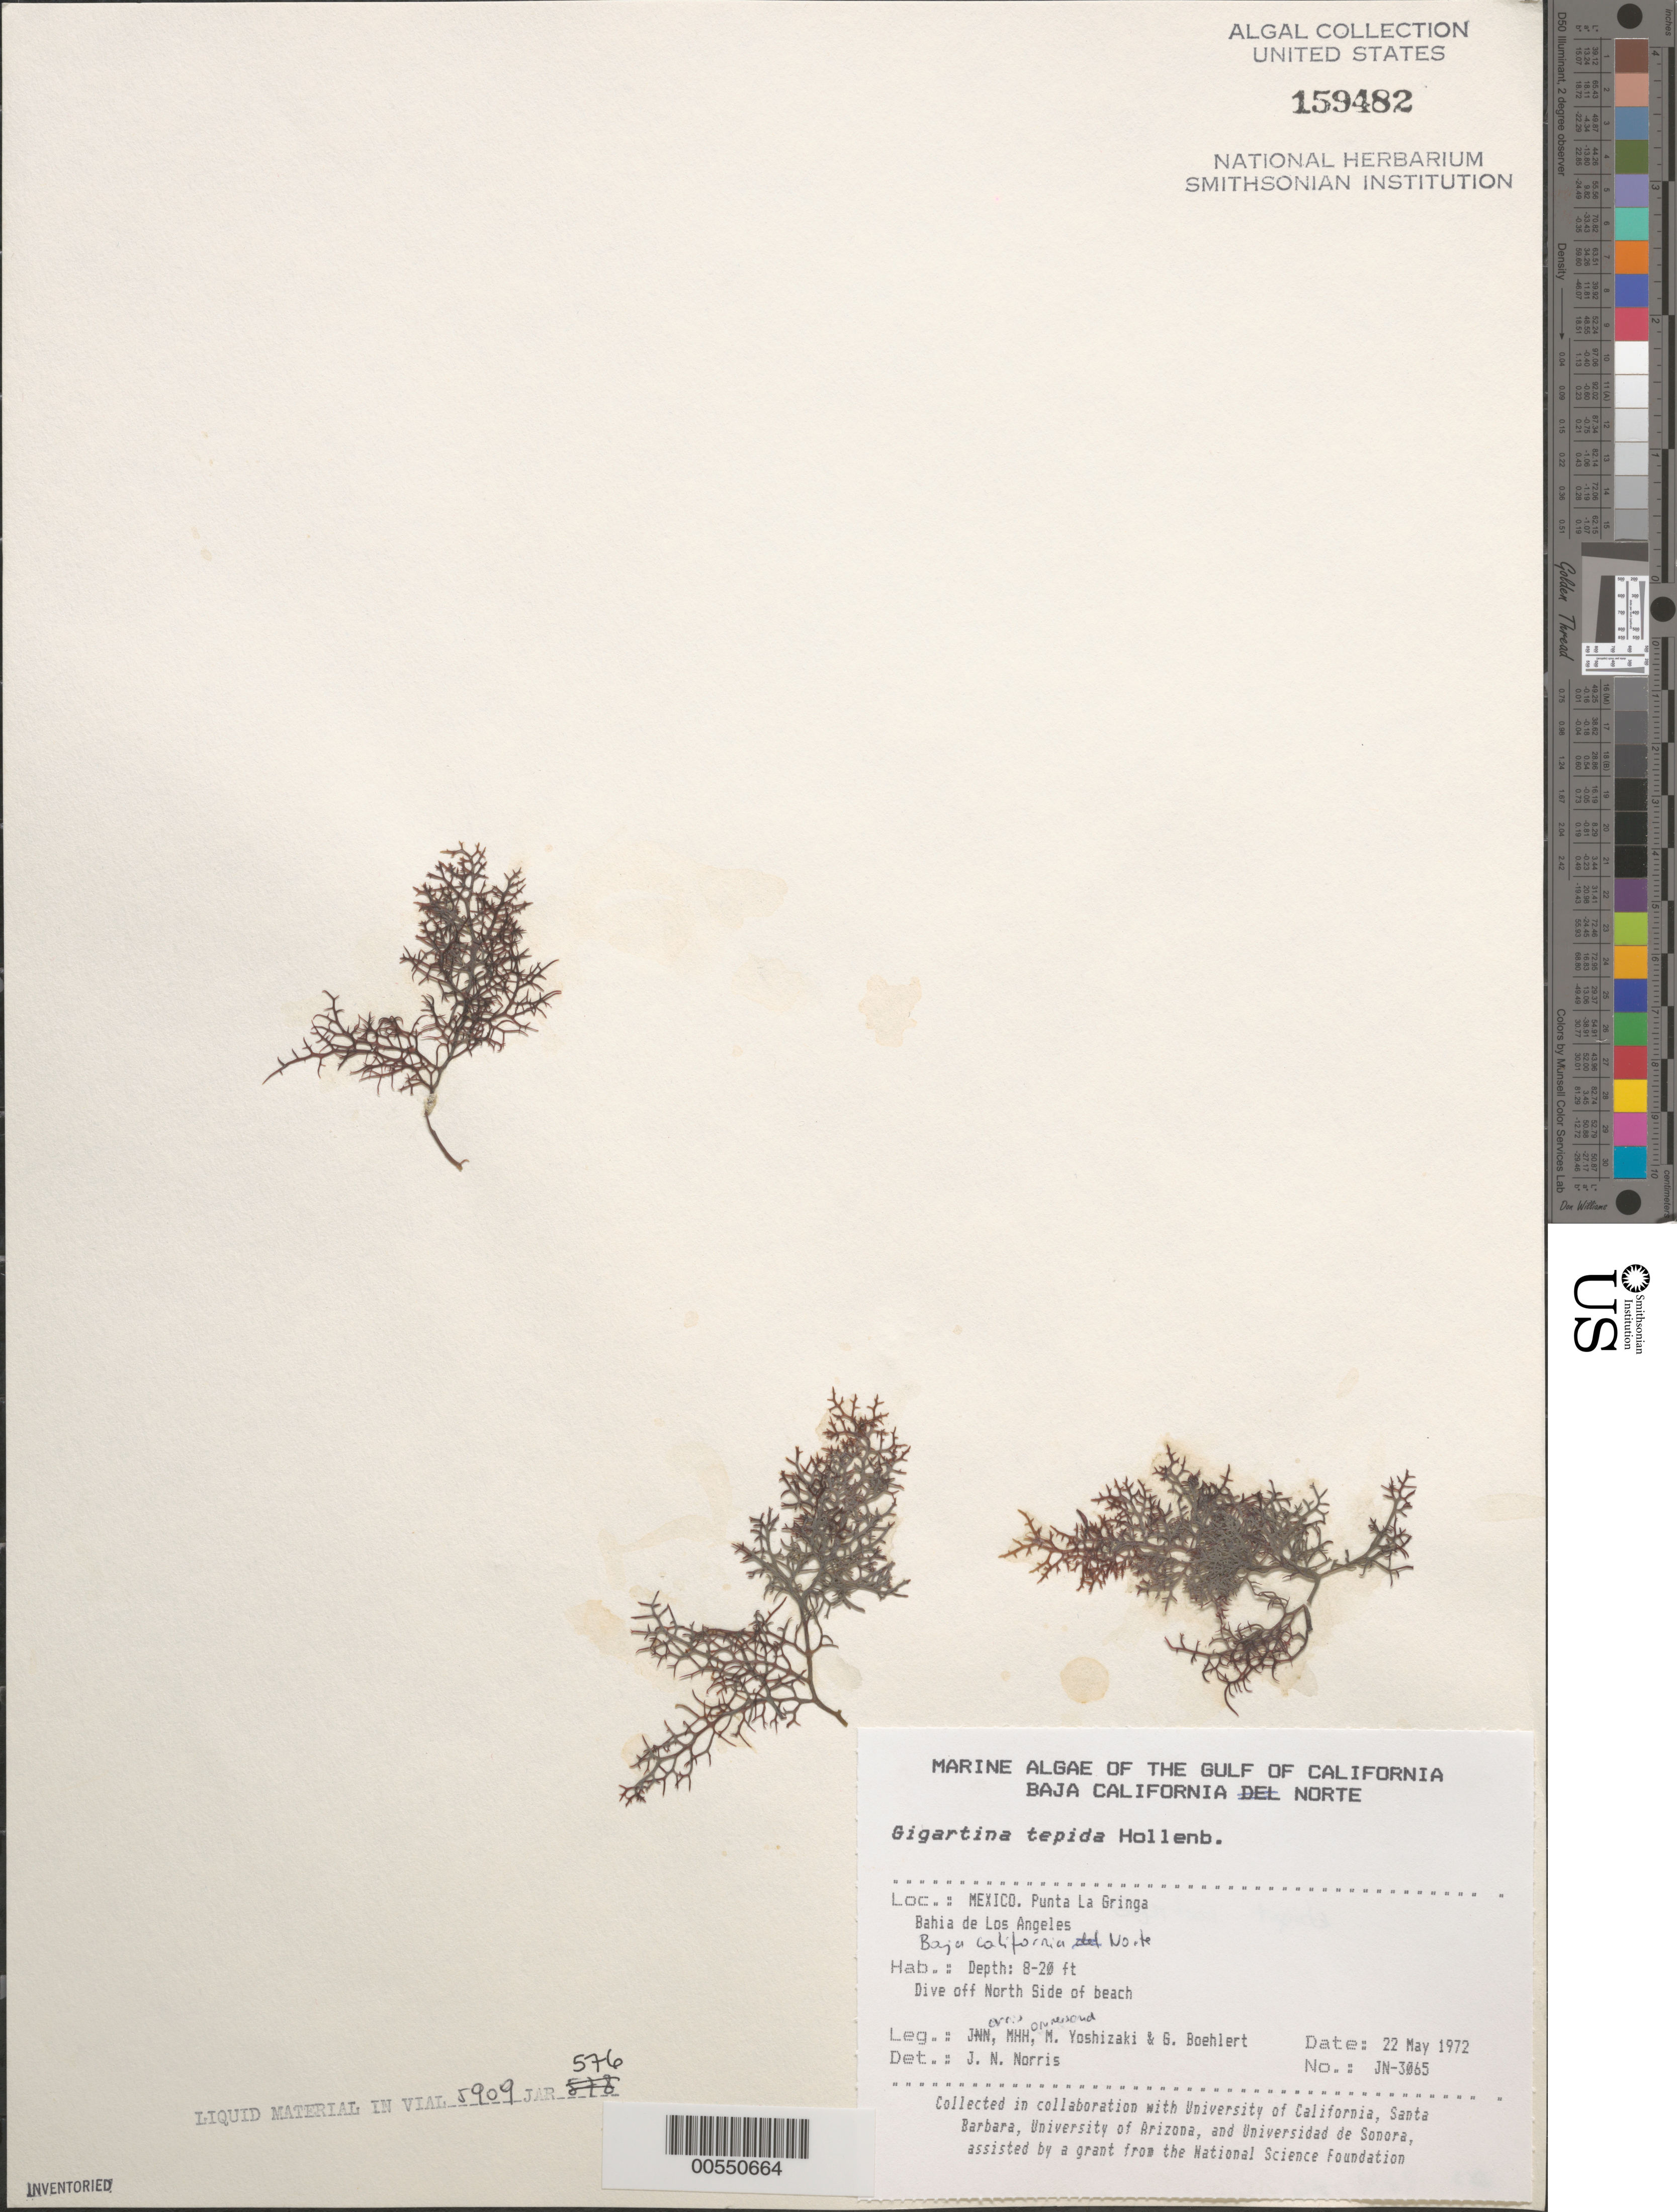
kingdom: Plantae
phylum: Rhodophyta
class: Florideophyceae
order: Gigartinales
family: Gigartinaceae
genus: Chondracanthus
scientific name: Chondracanthus tepidus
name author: (Hollenb.) Guiry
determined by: Algae name updating Project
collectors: J. N. Norris, M. H. Hommersand, M. Yoshizaki & G. Boehlert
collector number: JN-3065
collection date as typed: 22 May 1972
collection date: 1972-05-22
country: Mexico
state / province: Baja California Norte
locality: Punta La Gringa, Bahia de los Angeles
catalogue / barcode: US 159482